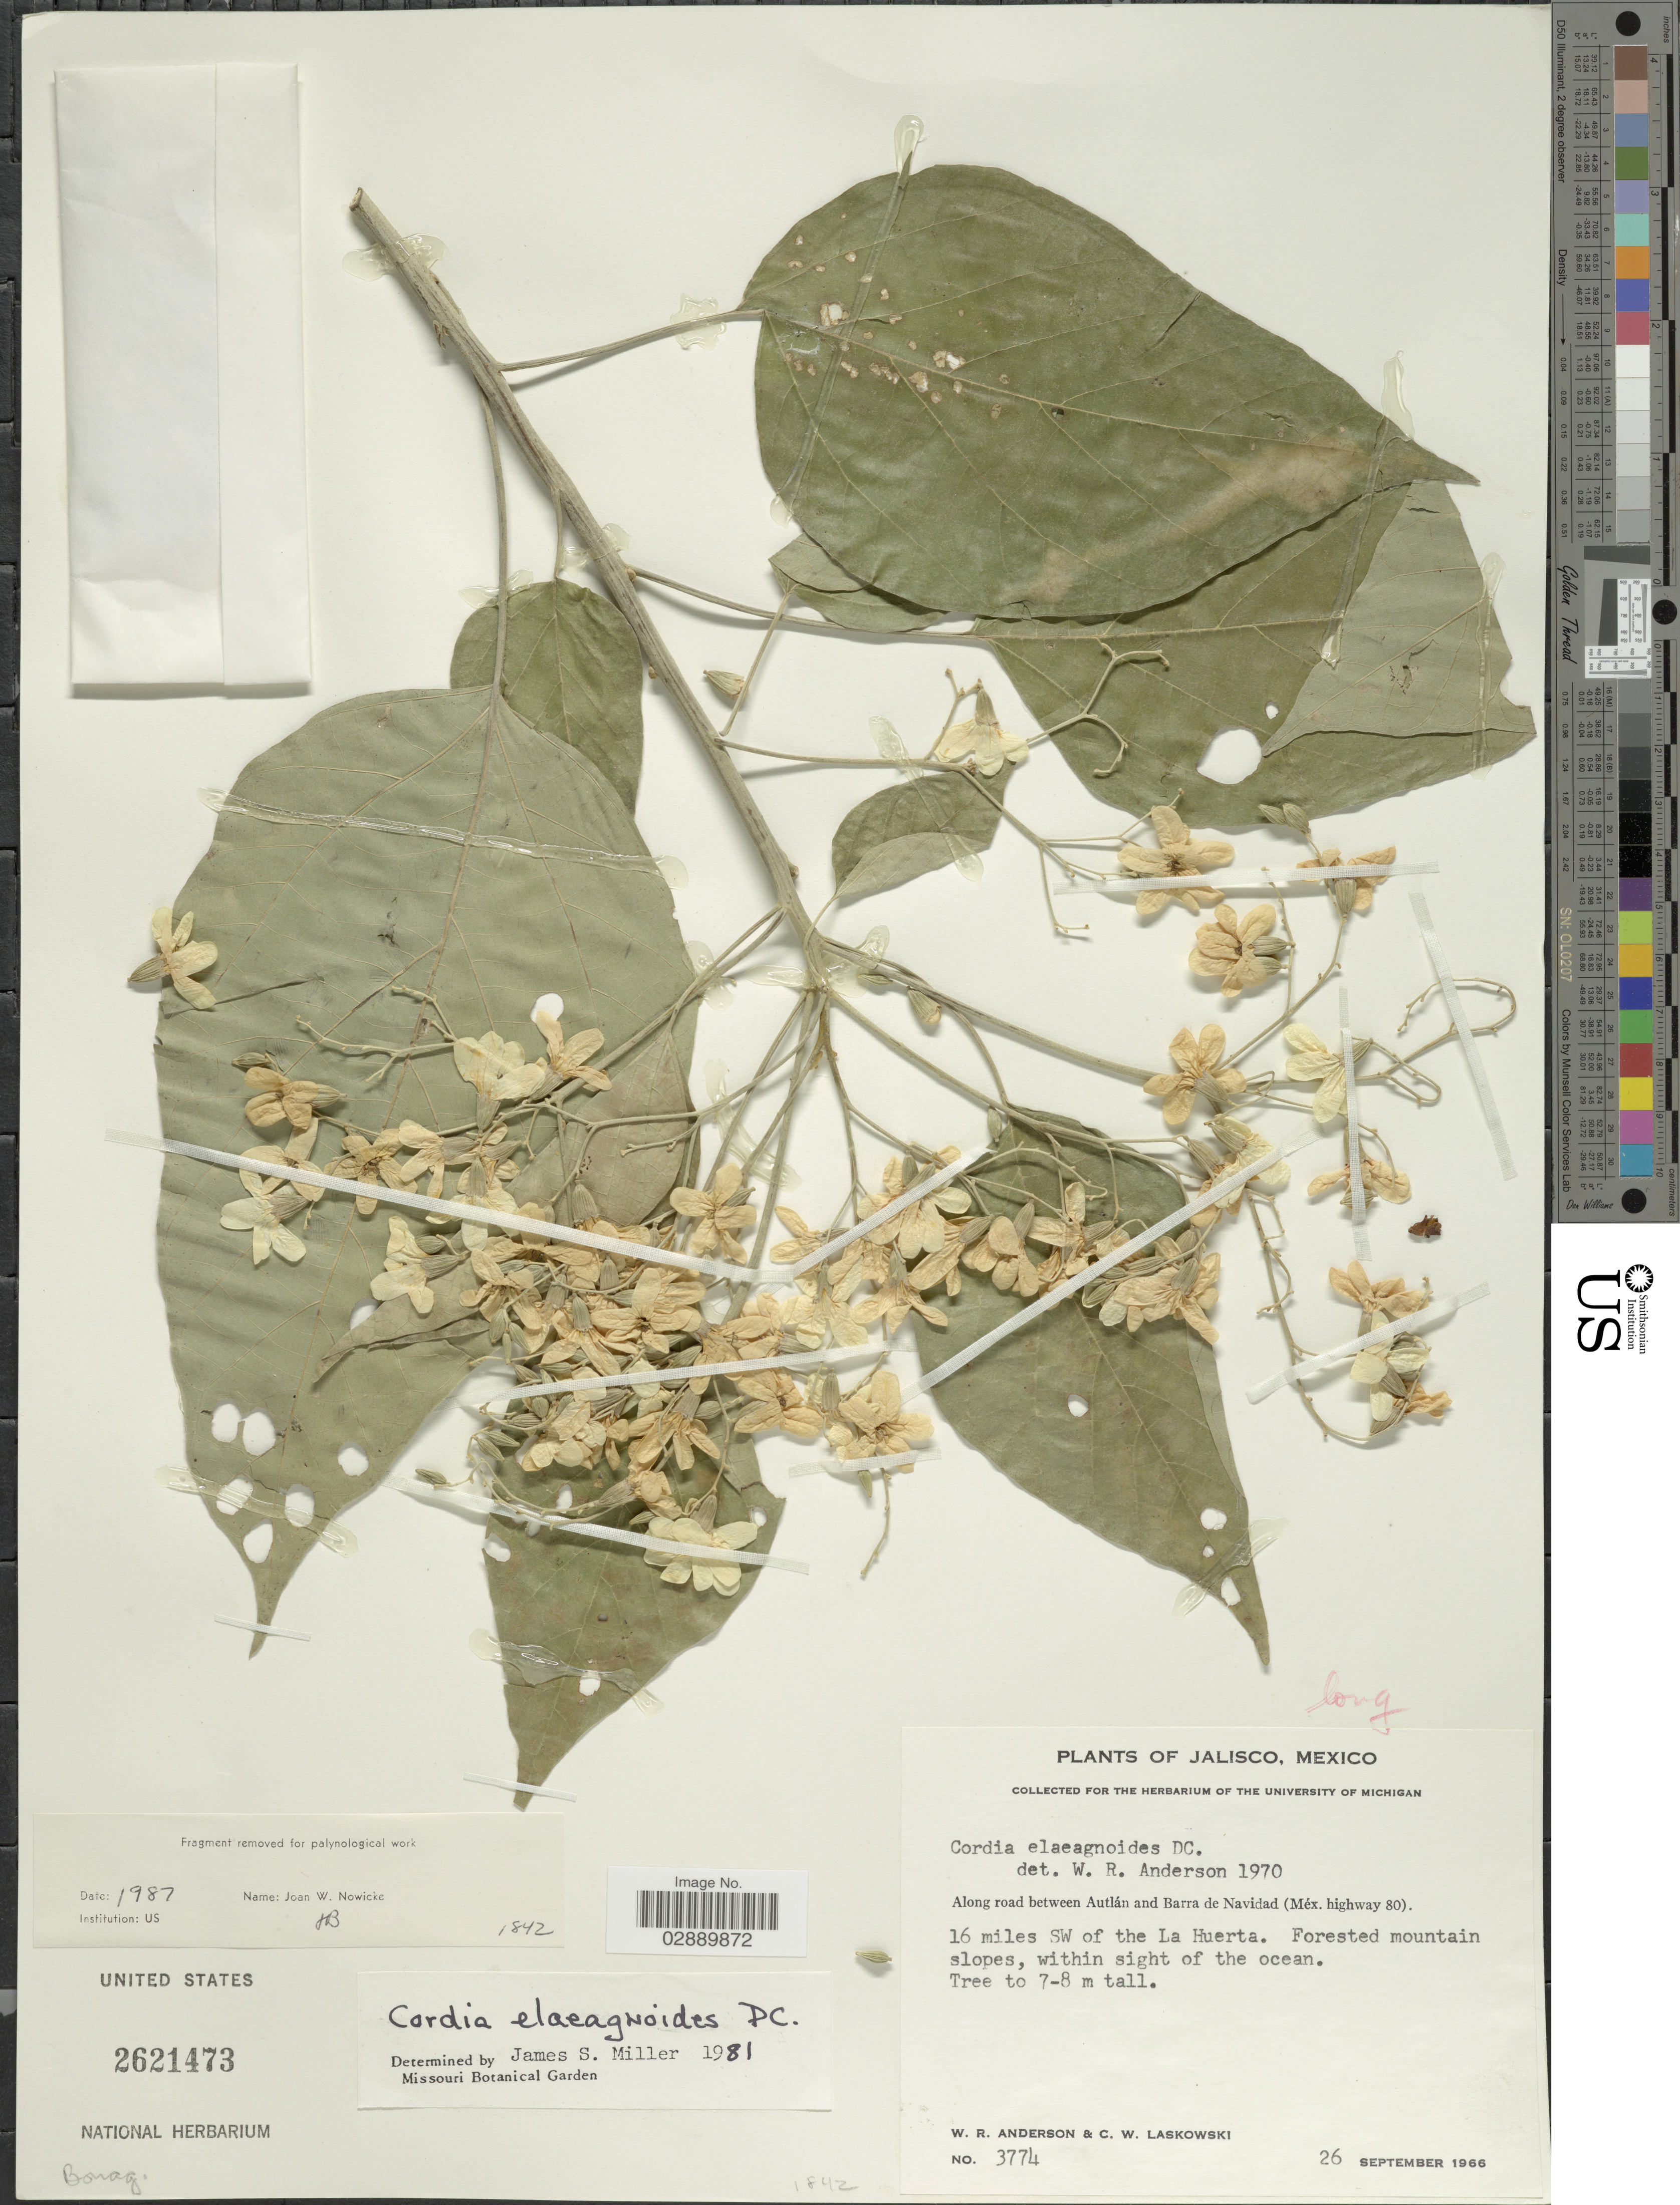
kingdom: Plantae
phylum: Tracheophyta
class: Magnoliopsida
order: Boraginales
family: Cordiaceae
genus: Cordia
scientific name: Cordia elaeagnoides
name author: A. DC.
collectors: W. Anderson & C. Laskowski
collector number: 3774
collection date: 1966-09-26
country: Mexico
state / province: Jalisco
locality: Along road between Autlán and Barra de Navidad (Méx. highway 80). 16 miles SW of the La Huerta.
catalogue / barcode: US 2621473